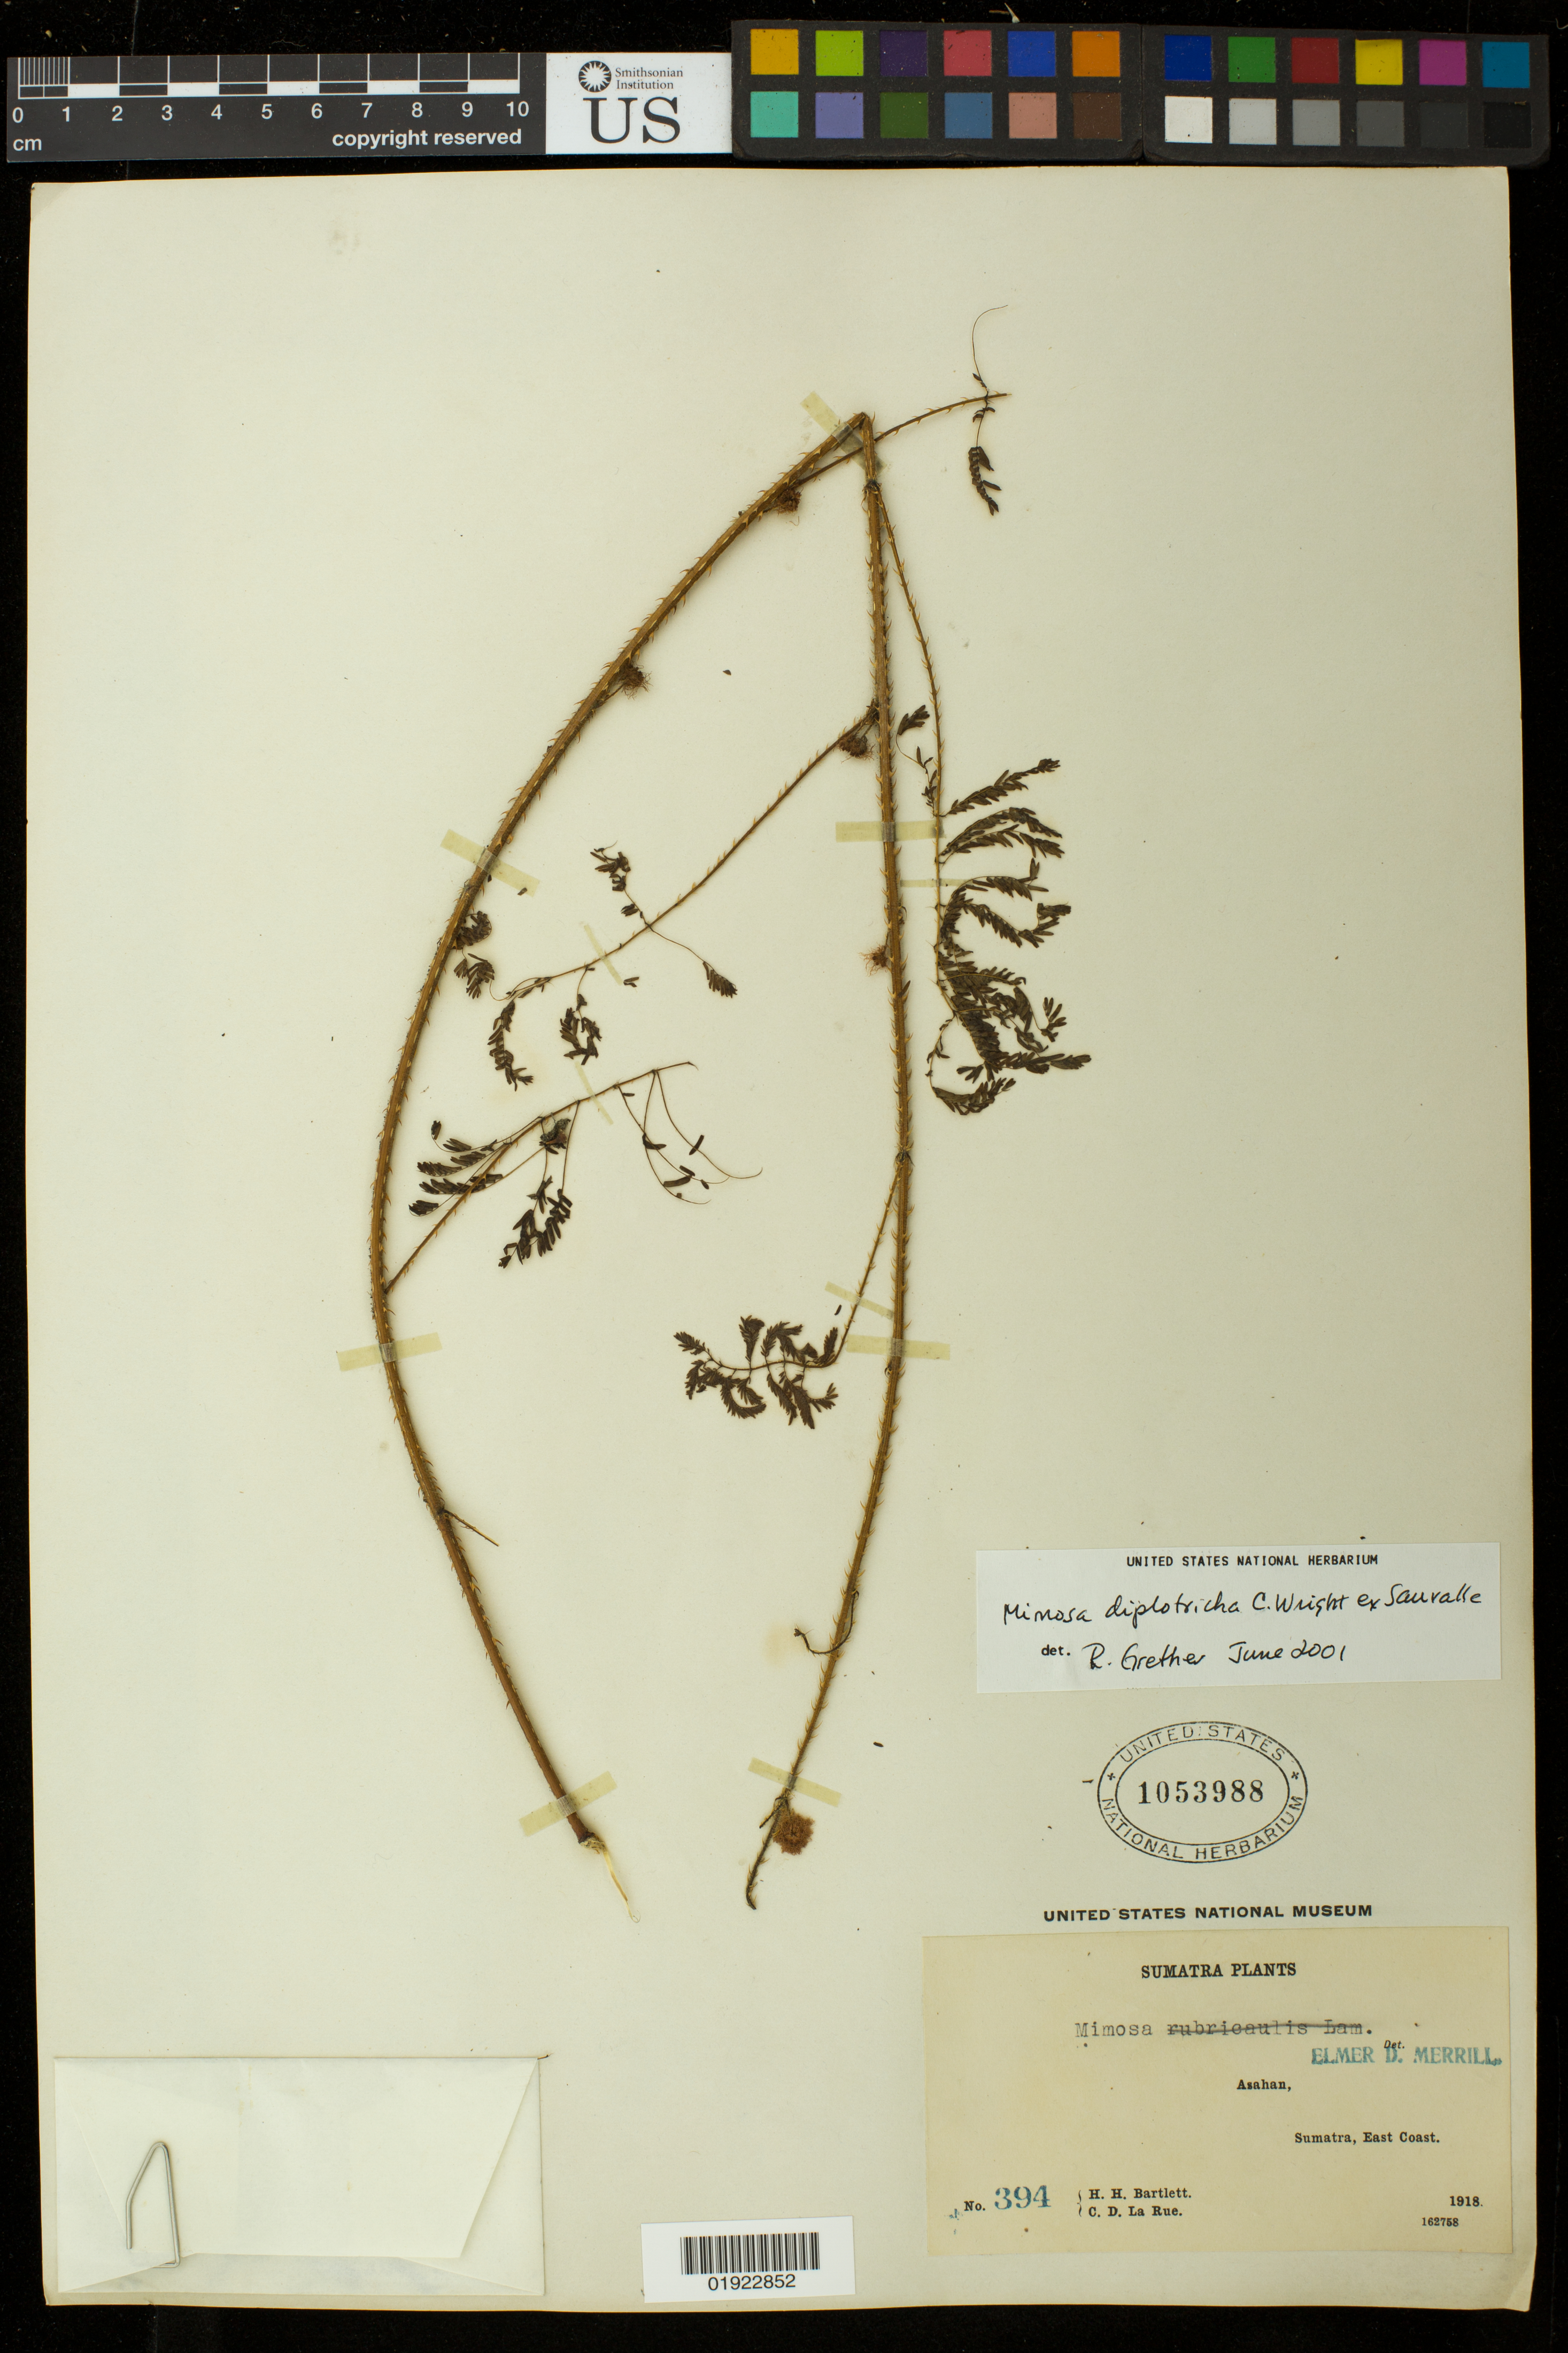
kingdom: Plantae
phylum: Tracheophyta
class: Magnoliopsida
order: Fabales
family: Fabaceae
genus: Mimosa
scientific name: Mimosa diplotricha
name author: C. Wright in Sauvalle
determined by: Grether, R.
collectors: H. H. Bartlett & C. La Rue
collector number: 394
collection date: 1918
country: Indonesia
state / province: Sumatra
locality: Asahan.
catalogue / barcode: US 1053988